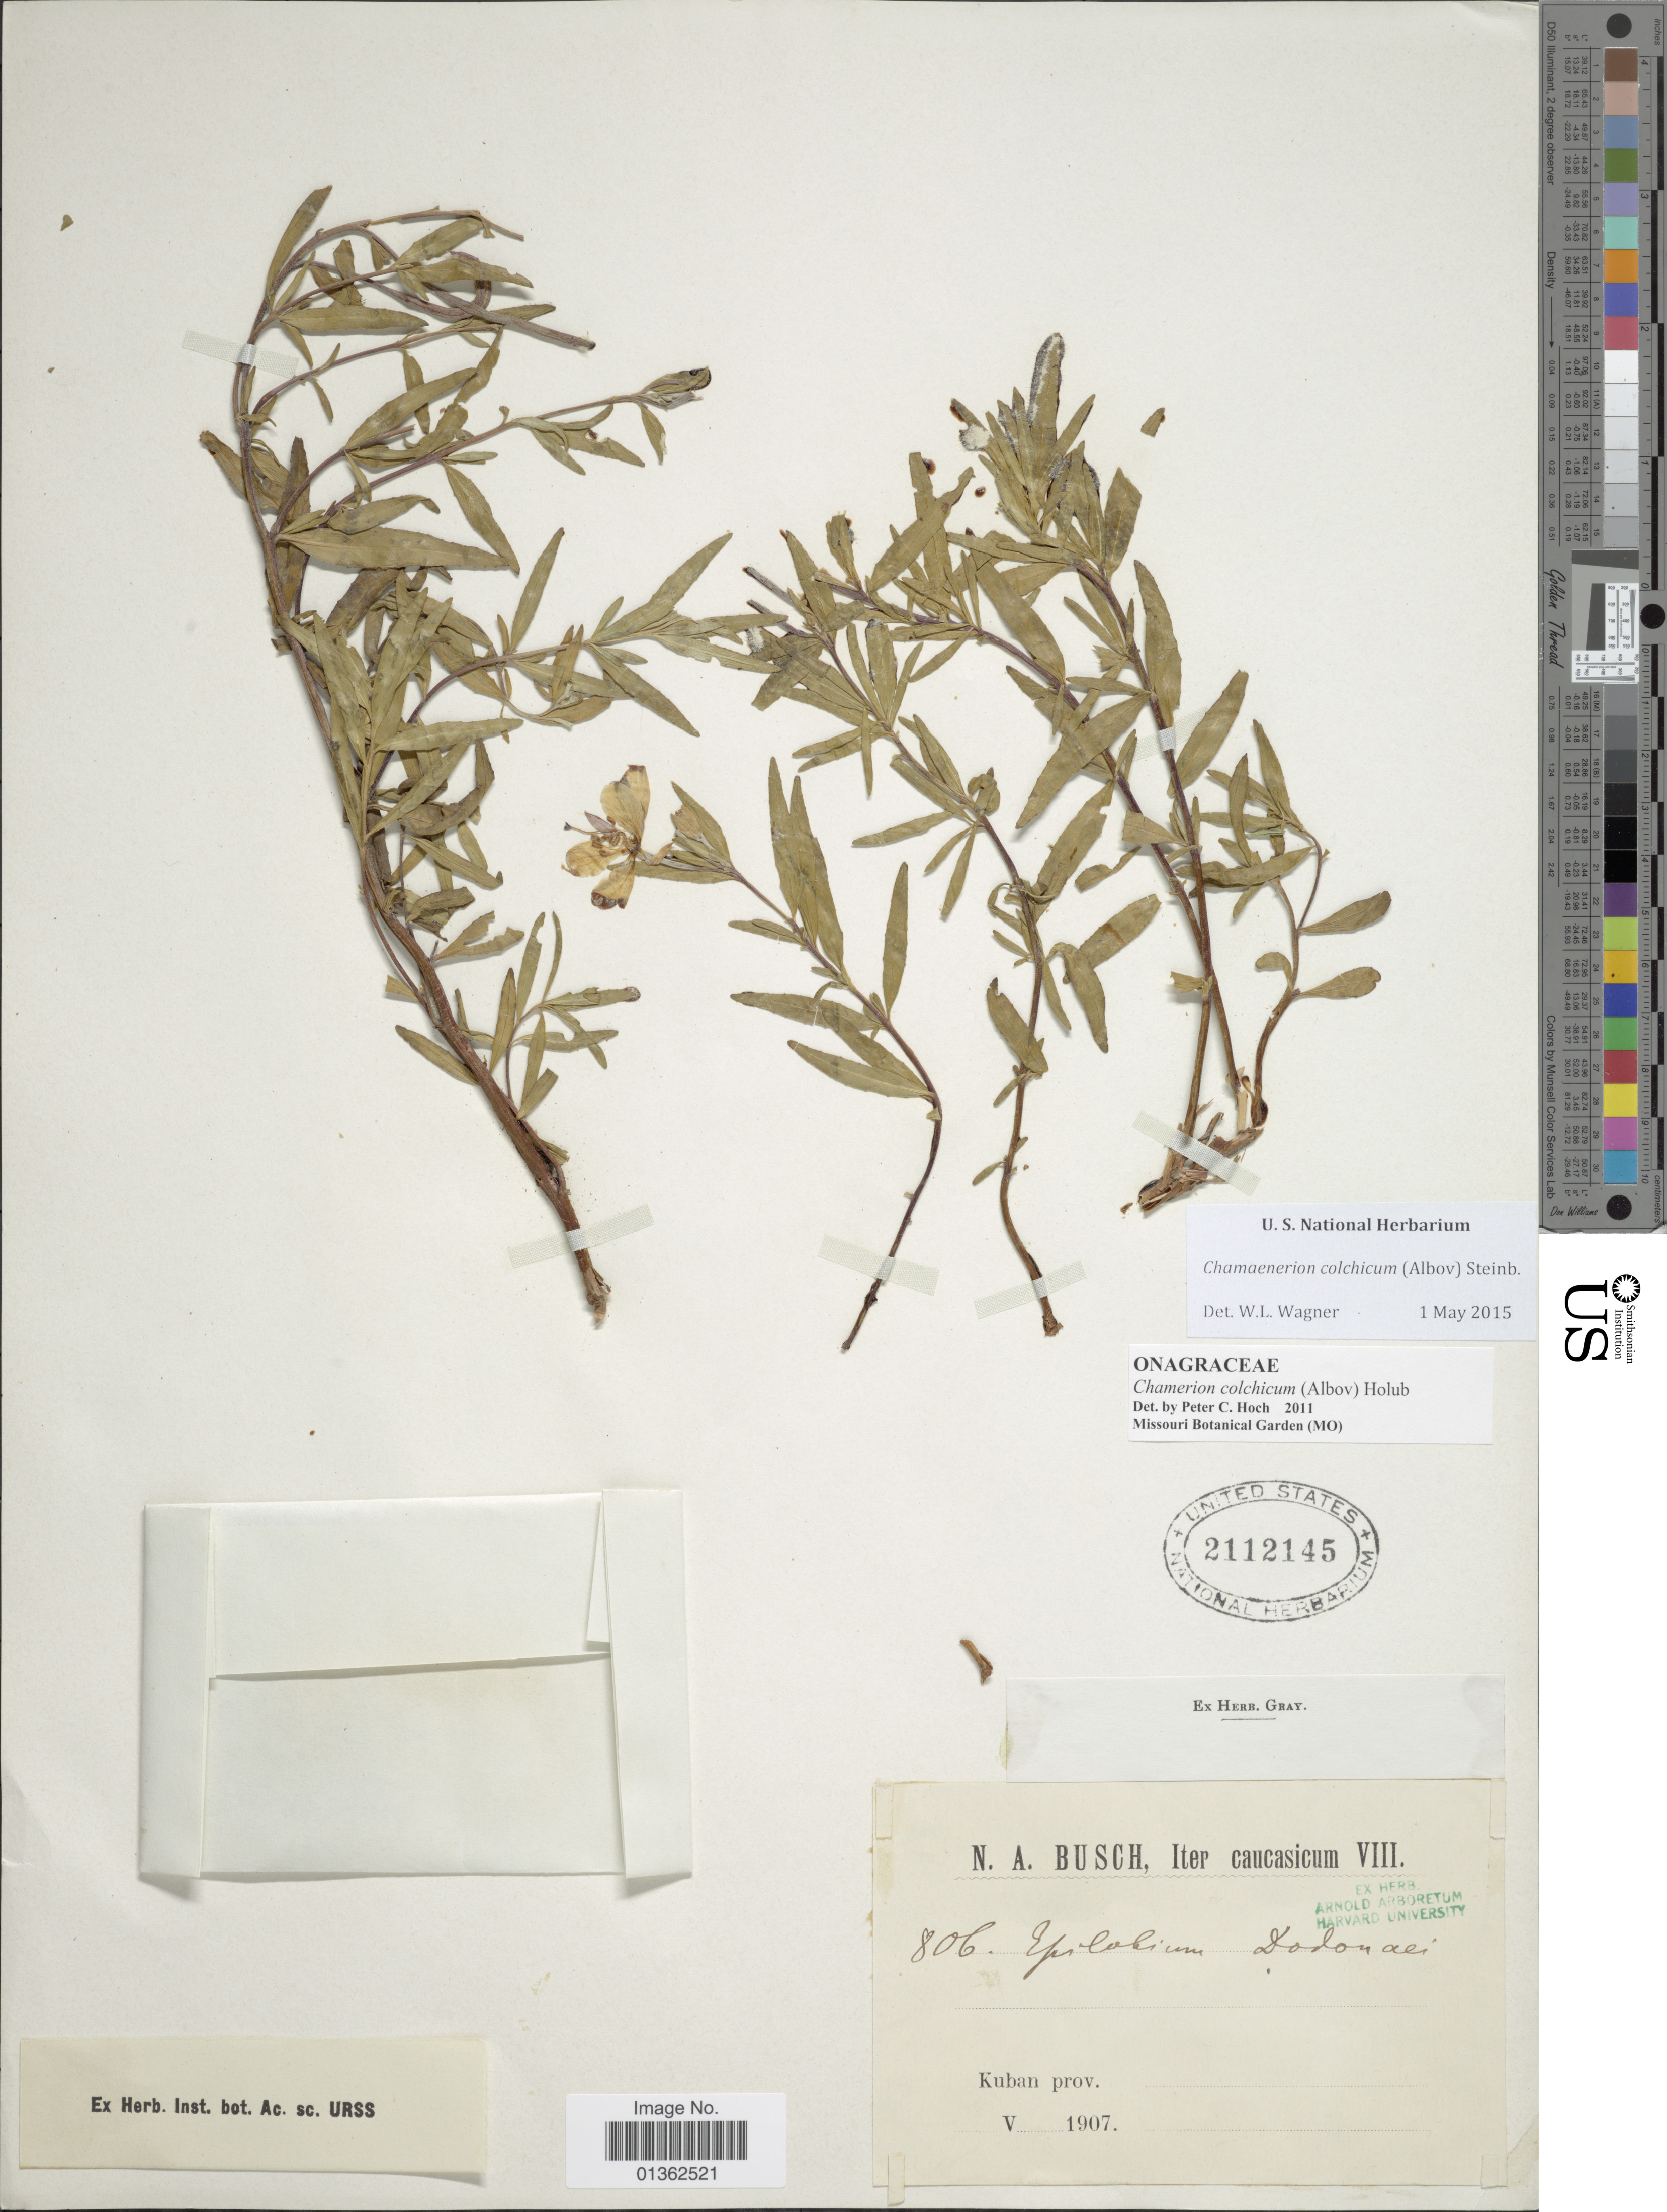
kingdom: Plantae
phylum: Tracheophyta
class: Magnoliopsida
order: Myrtales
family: Onagraceae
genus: Chamaenerion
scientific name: Chamaenerion colchicum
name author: (Albov) Steinb.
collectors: N. A. Busch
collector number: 806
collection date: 1907-05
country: Russian Federation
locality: Kuban prov.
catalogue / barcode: US 2112145